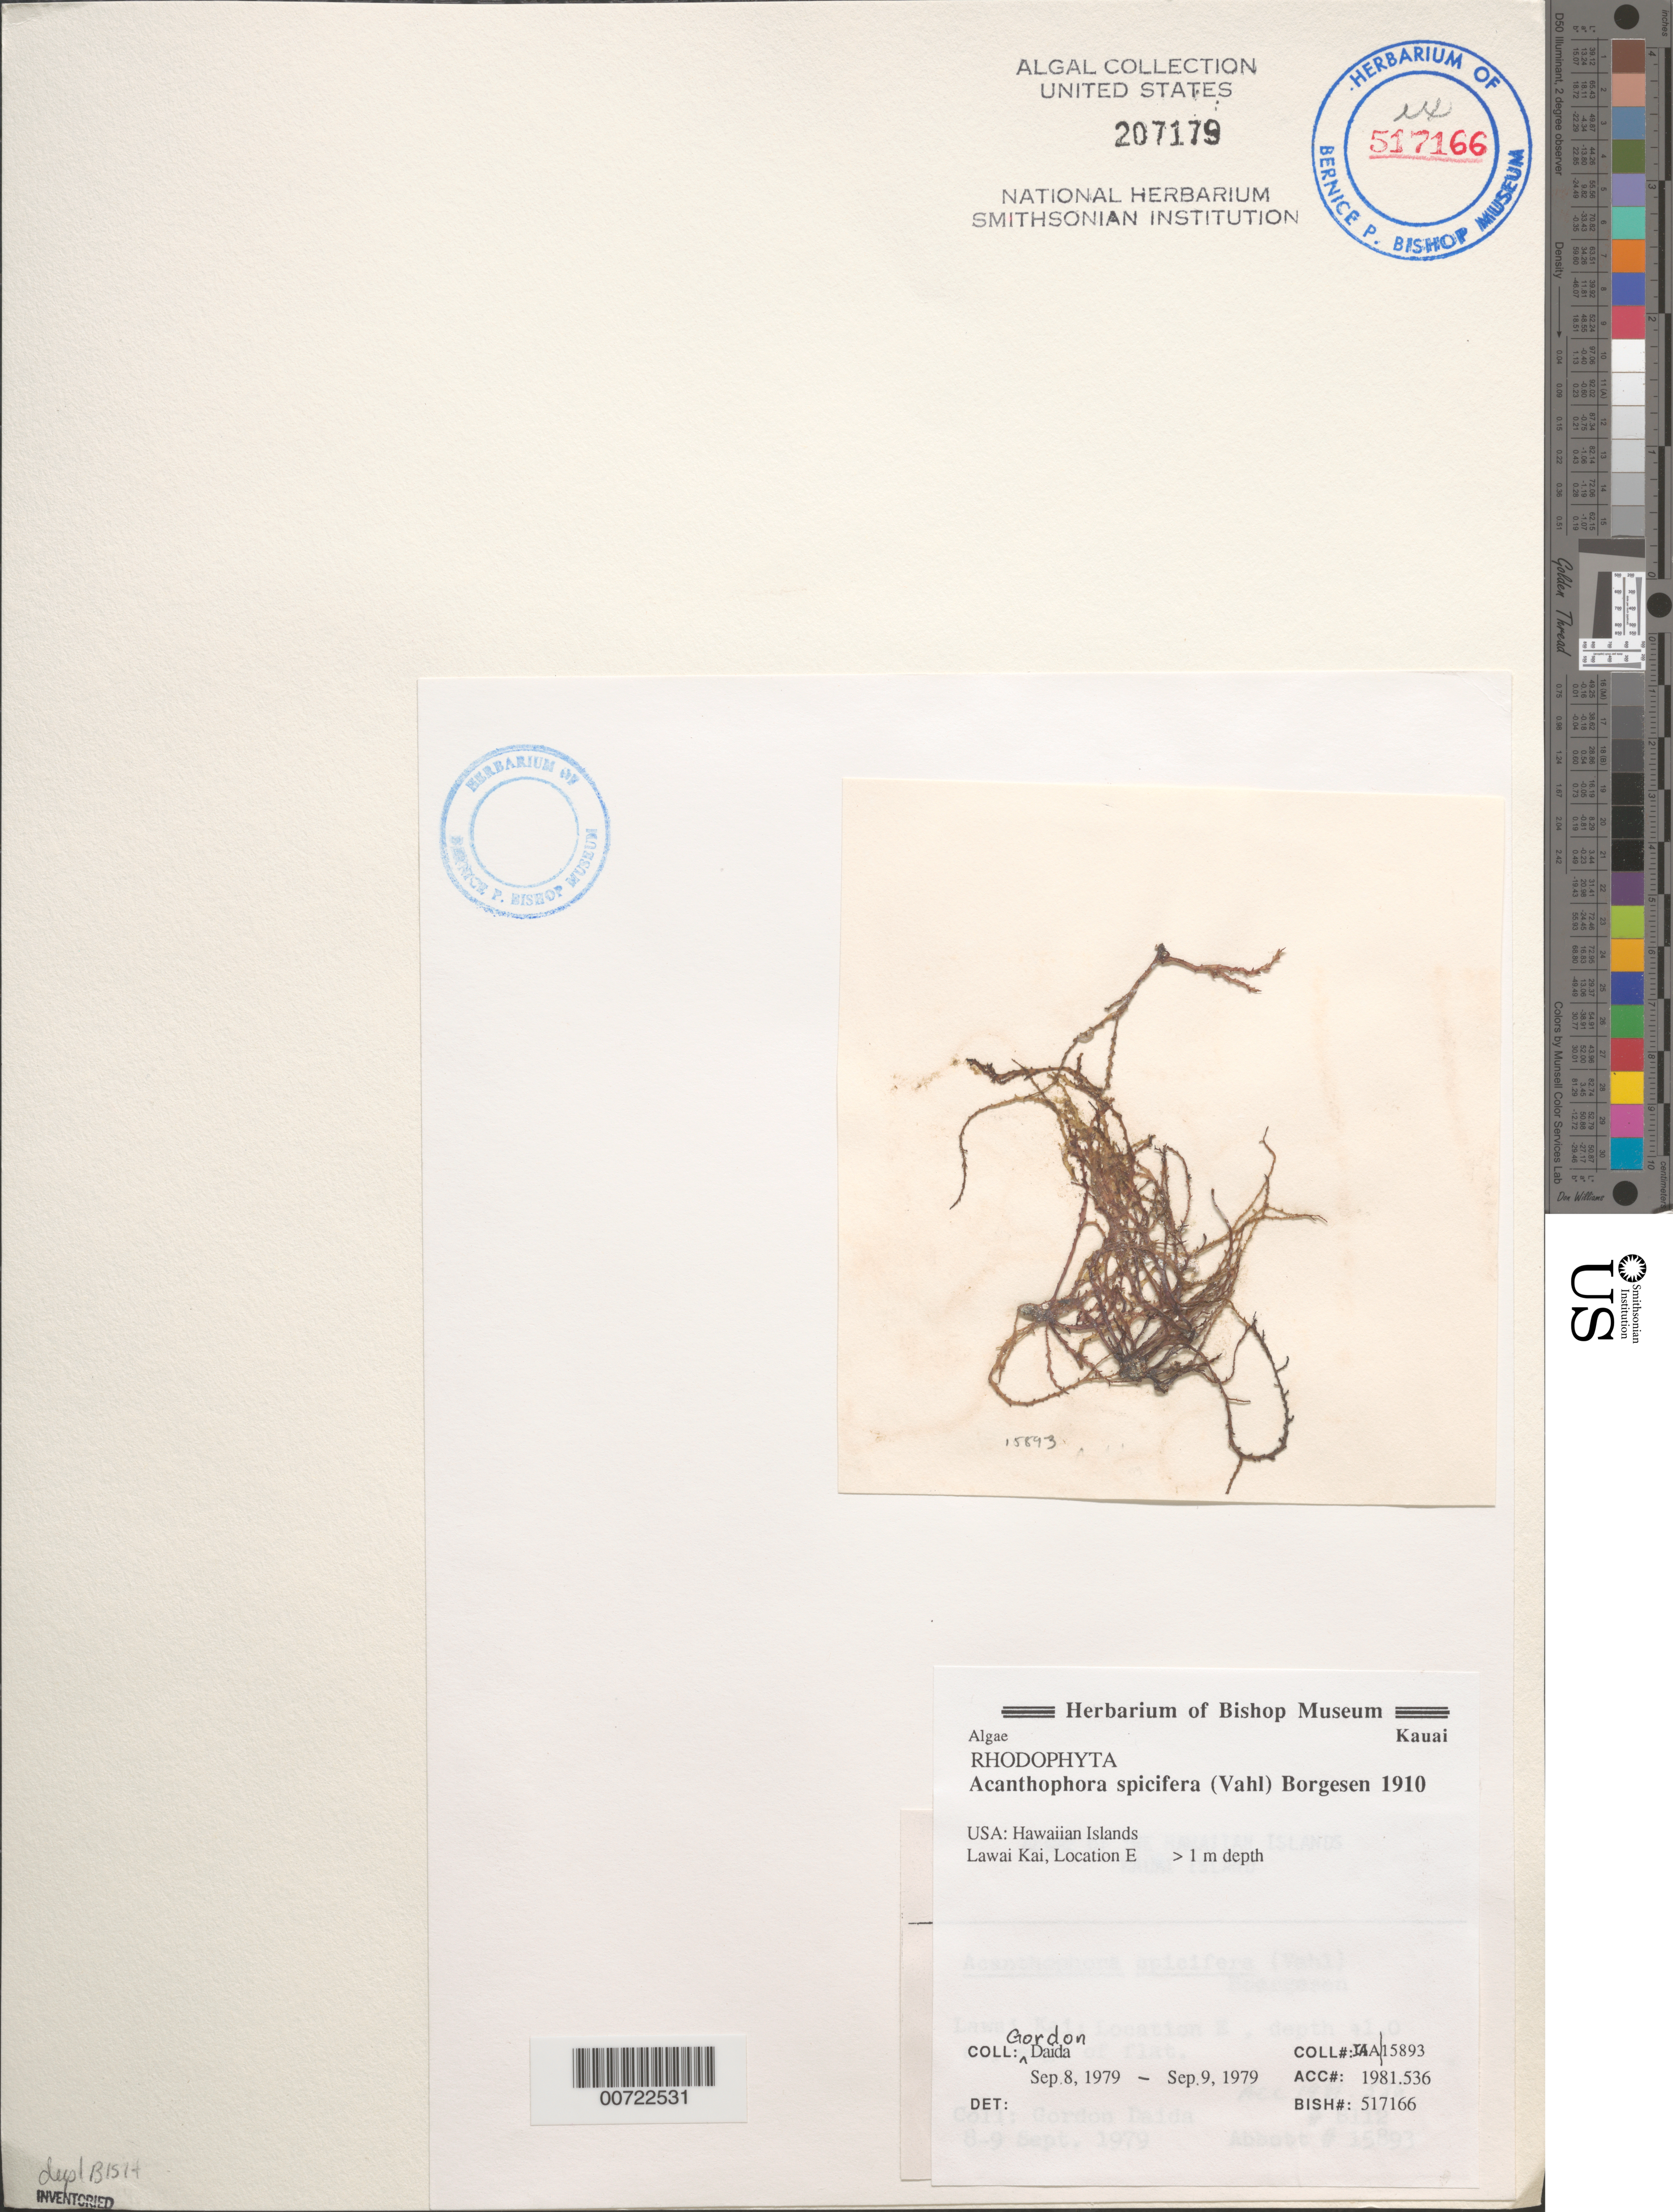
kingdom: Plantae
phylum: Rhodophyta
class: Florideophyceae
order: Ceramiales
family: Rhodomelaceae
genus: Acanthophora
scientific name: Acanthophora spicifera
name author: (Vahl) Børgesen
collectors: G. Daida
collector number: IAA 15893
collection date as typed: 08 Sep 1979 to 09 Sep 1979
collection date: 1979-09-08/1979-09-09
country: United States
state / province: Hawaii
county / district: Kauai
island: Kaua'i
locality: Lawai Kai, Location E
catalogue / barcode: US 207179